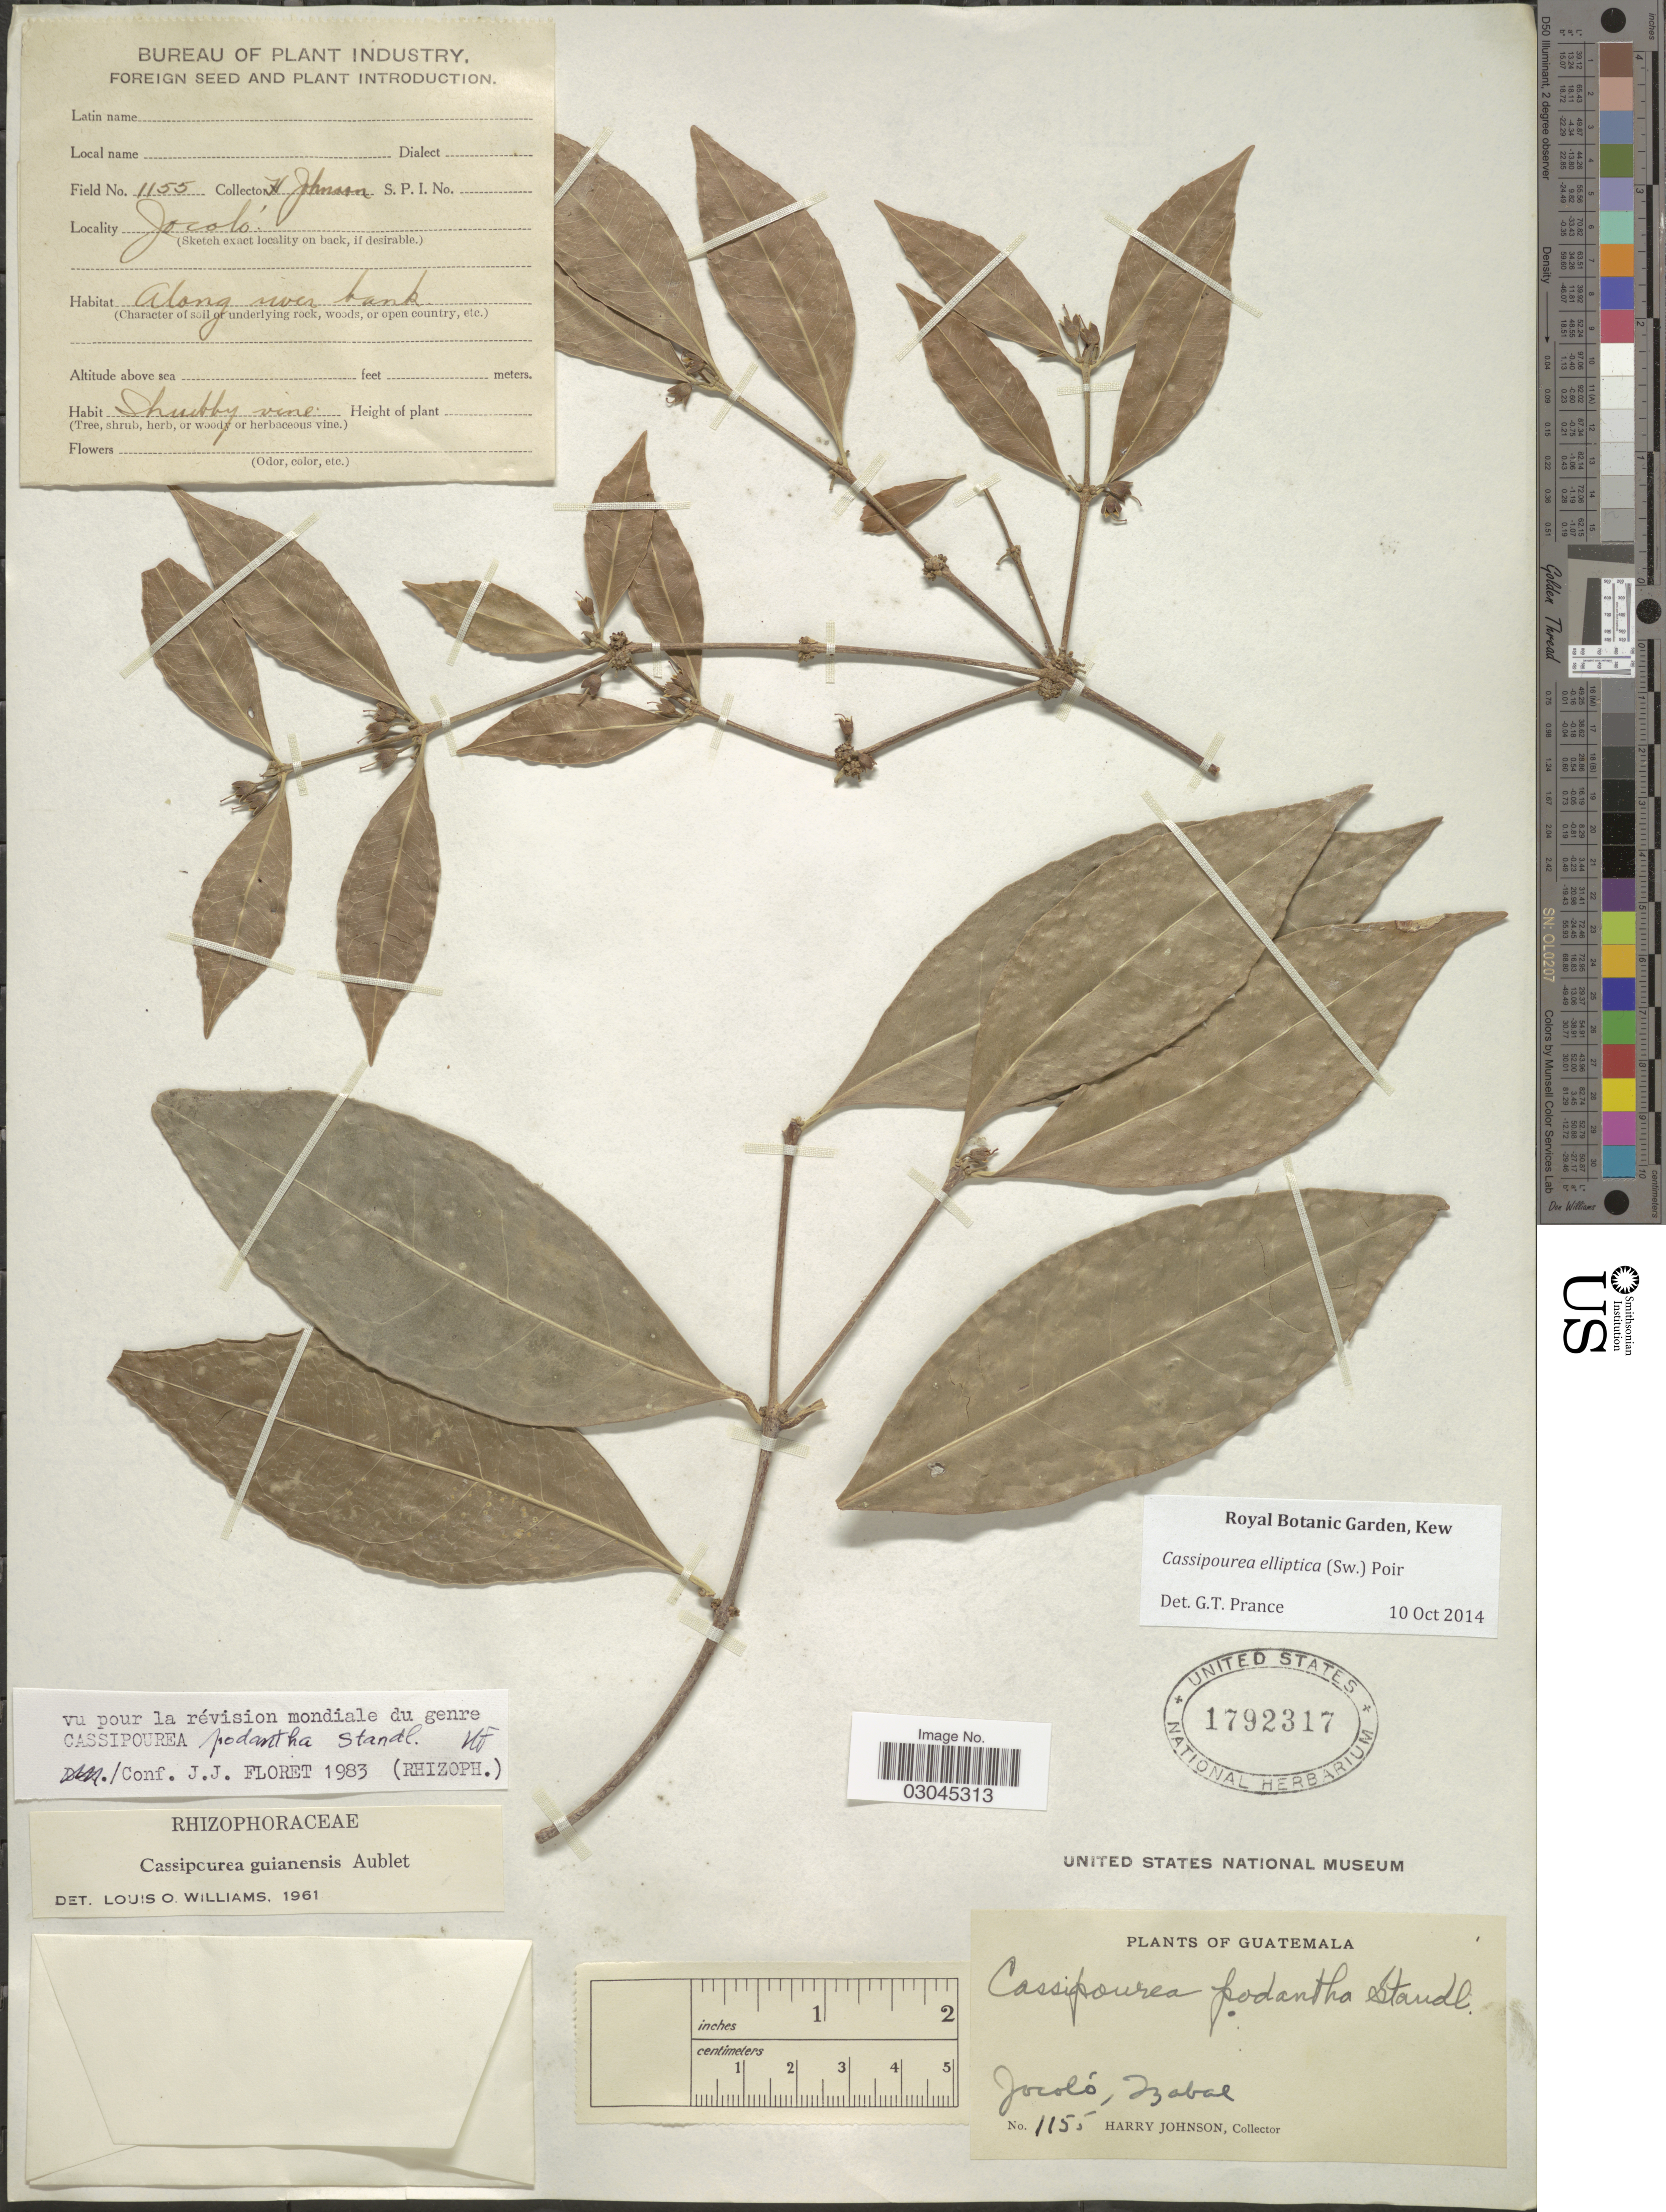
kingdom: Plantae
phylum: Tracheophyta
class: Magnoliopsida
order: Malpighiales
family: Rhizophoraceae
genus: Cassipourea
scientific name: Cassipourea elliptica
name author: (Sw.) Poir.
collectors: H. Johnson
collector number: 1155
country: Guatemala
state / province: Izabal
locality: Jocoló.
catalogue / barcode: US 1792317